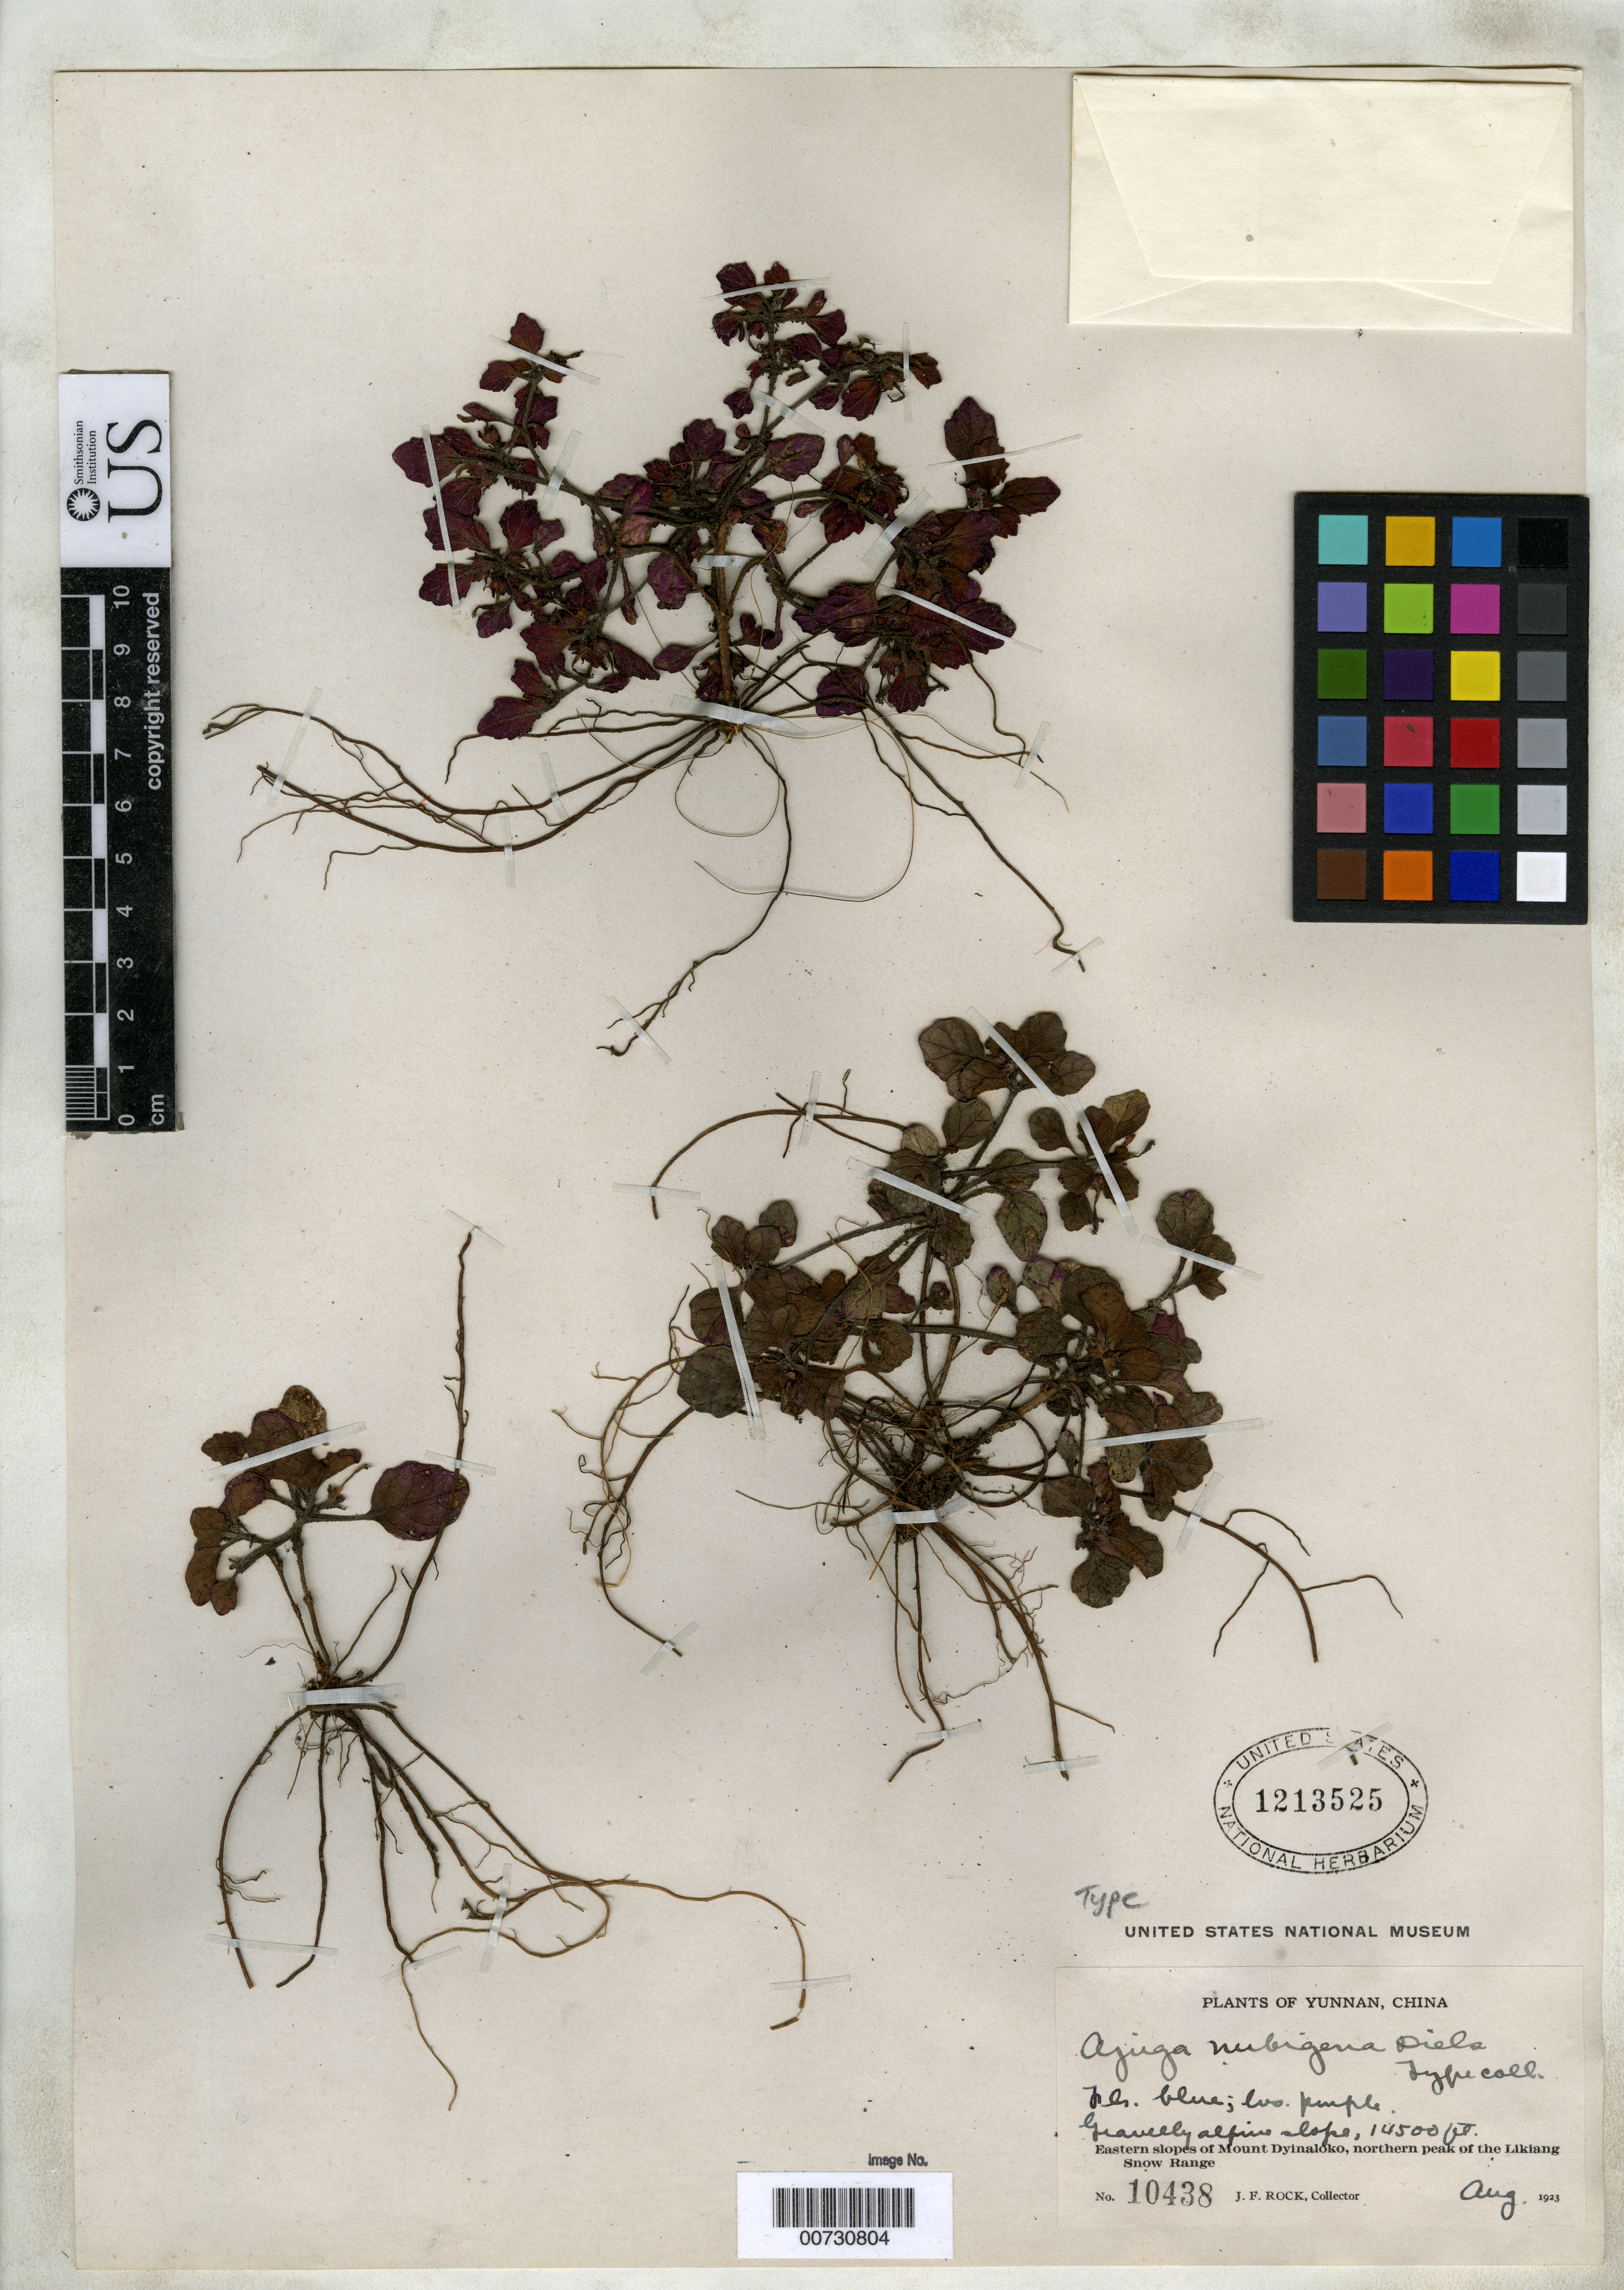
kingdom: Plantae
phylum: Tracheophyta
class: Magnoliopsida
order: Lamiales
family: Lamiaceae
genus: Ajuga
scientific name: Ajuga nubigena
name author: Diels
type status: Isotype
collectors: J. F. Rock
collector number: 10438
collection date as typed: Aug 1923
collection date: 1923-08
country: China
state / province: Yunnan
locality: Eastern slopes of Mt. Dyinaloko, Northern peak of the Likiang Snow Range.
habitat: Gravelly alpine slope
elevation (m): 4420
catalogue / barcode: US 1213525